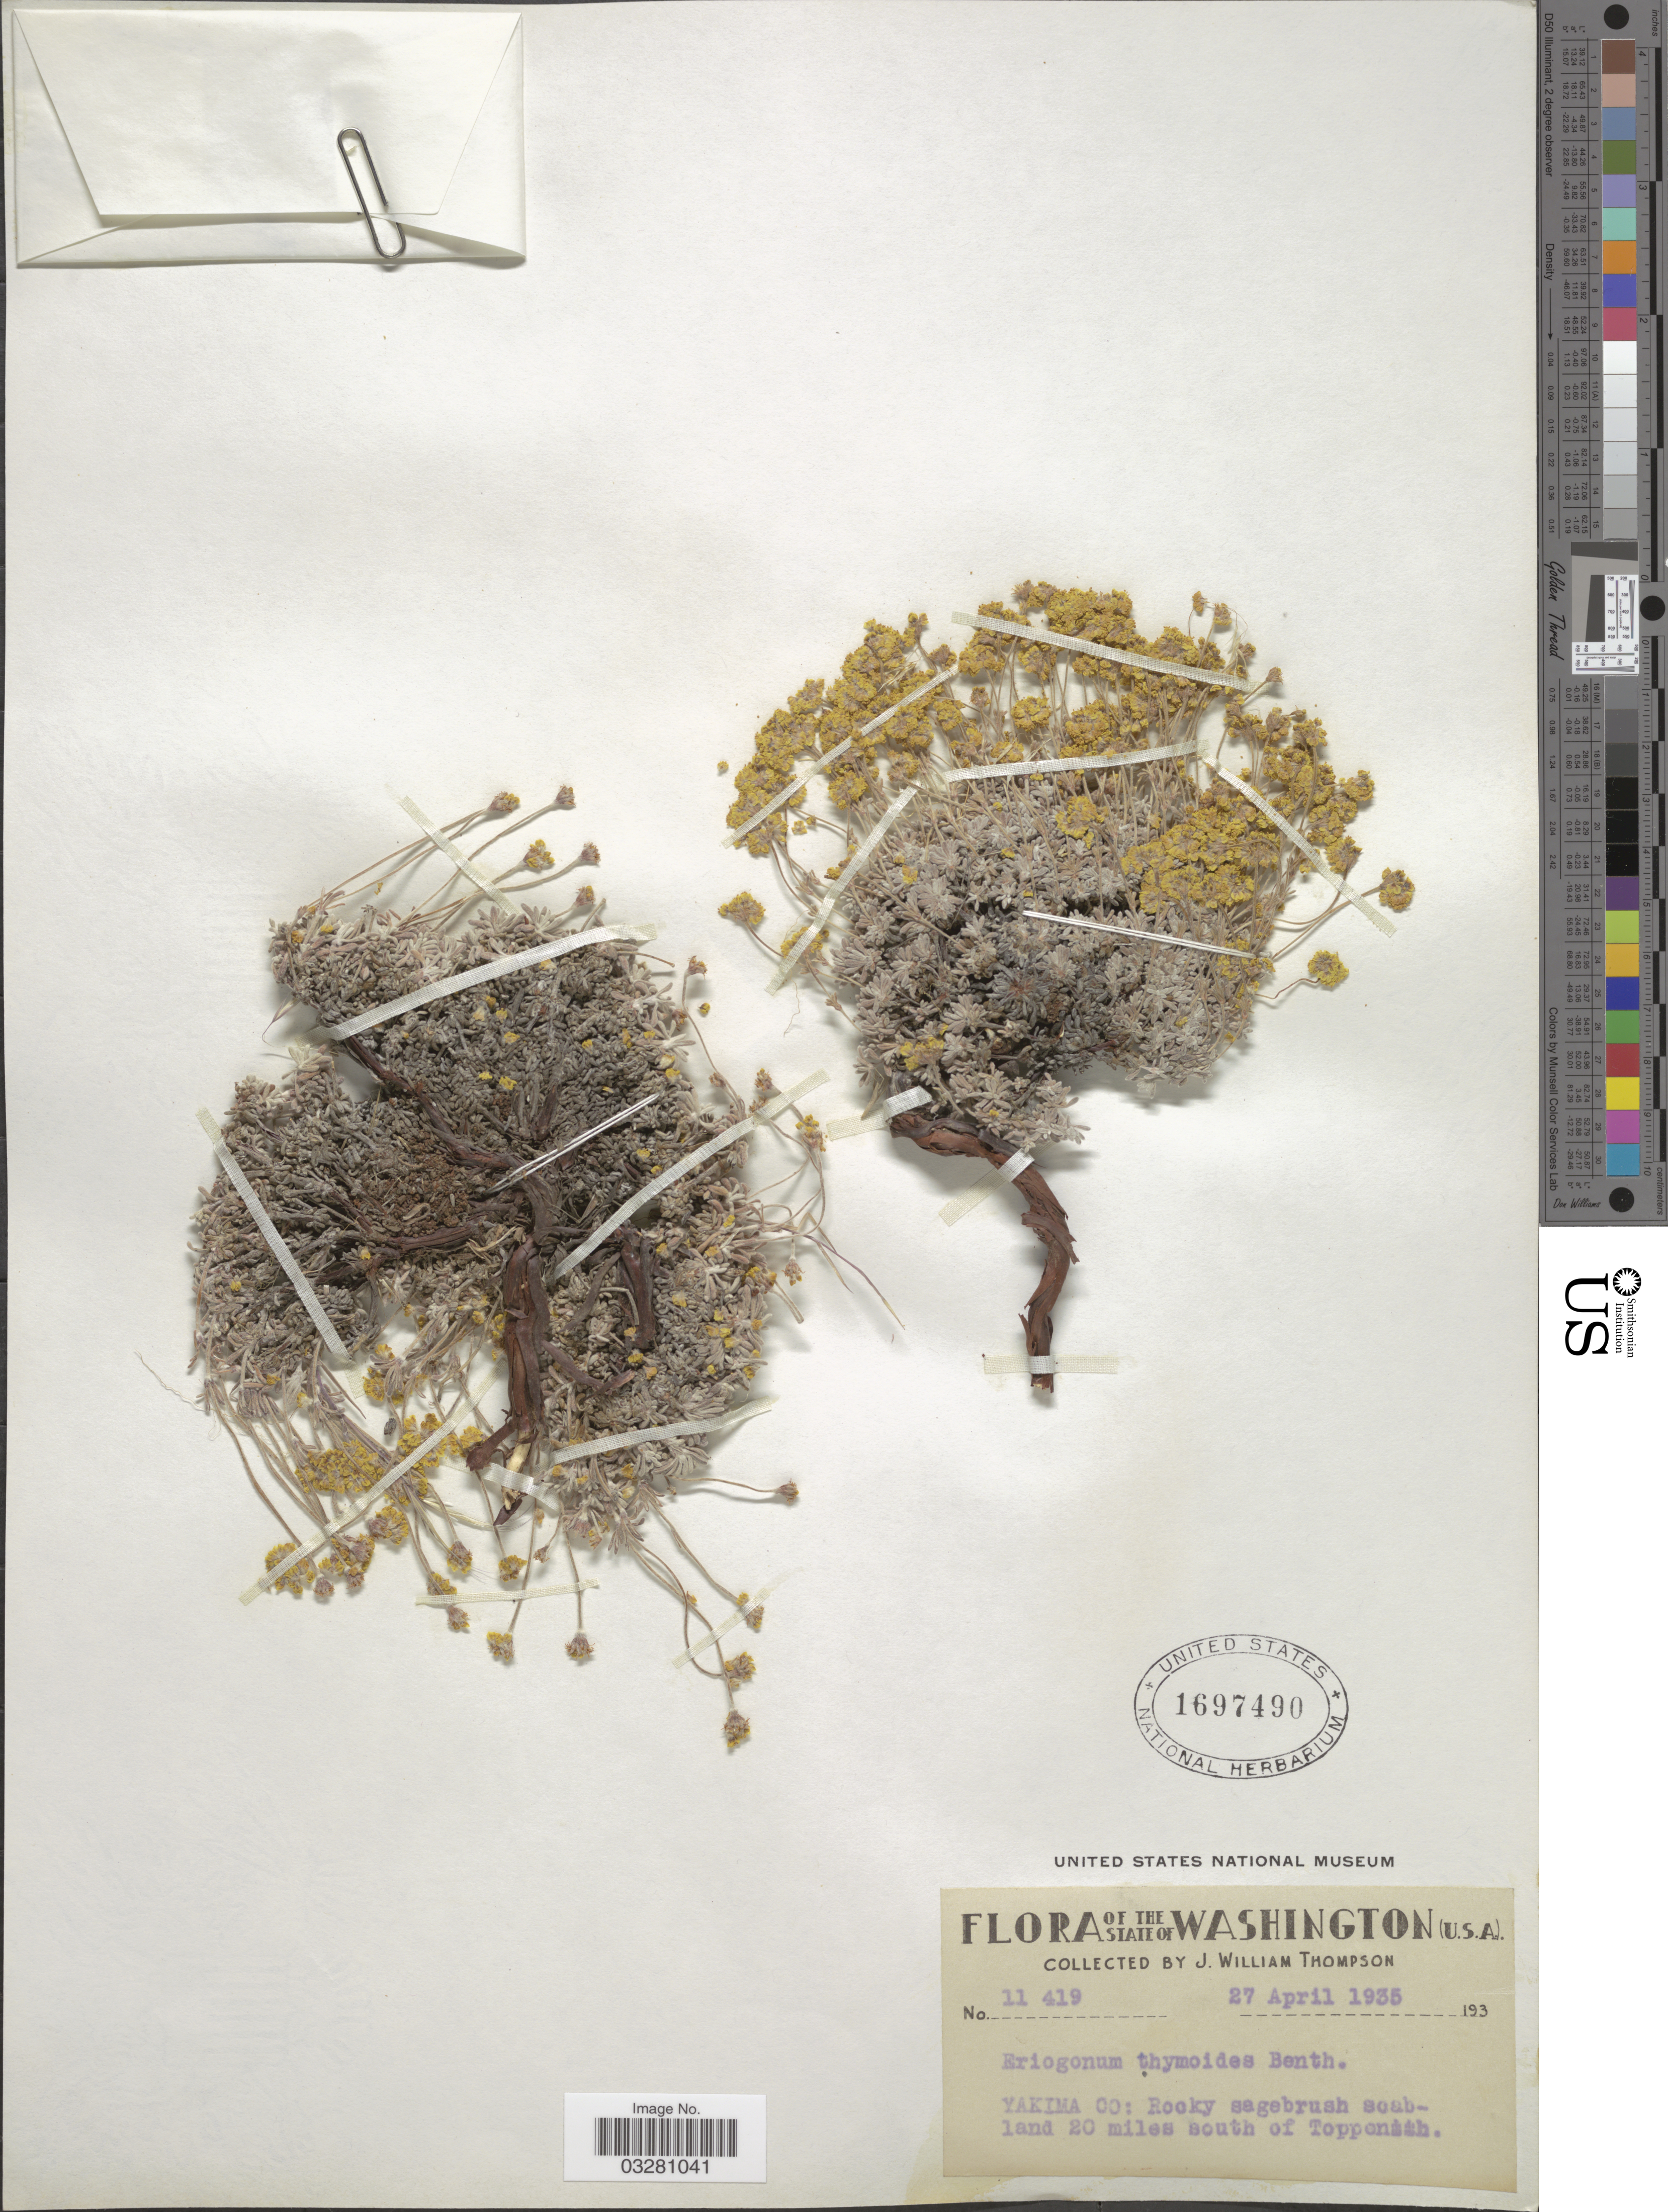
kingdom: Plantae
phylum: Tracheophyta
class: Magnoliopsida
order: Caryophyllales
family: Polygonaceae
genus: Eriogonum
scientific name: Eriogonum thymoides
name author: Benth. in DC.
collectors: J. W. Thompson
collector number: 11419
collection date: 1935-04-27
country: United States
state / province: Washington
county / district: Yakima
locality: Yakima Co: 20 miles south of Toppenish.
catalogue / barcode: US 1697490